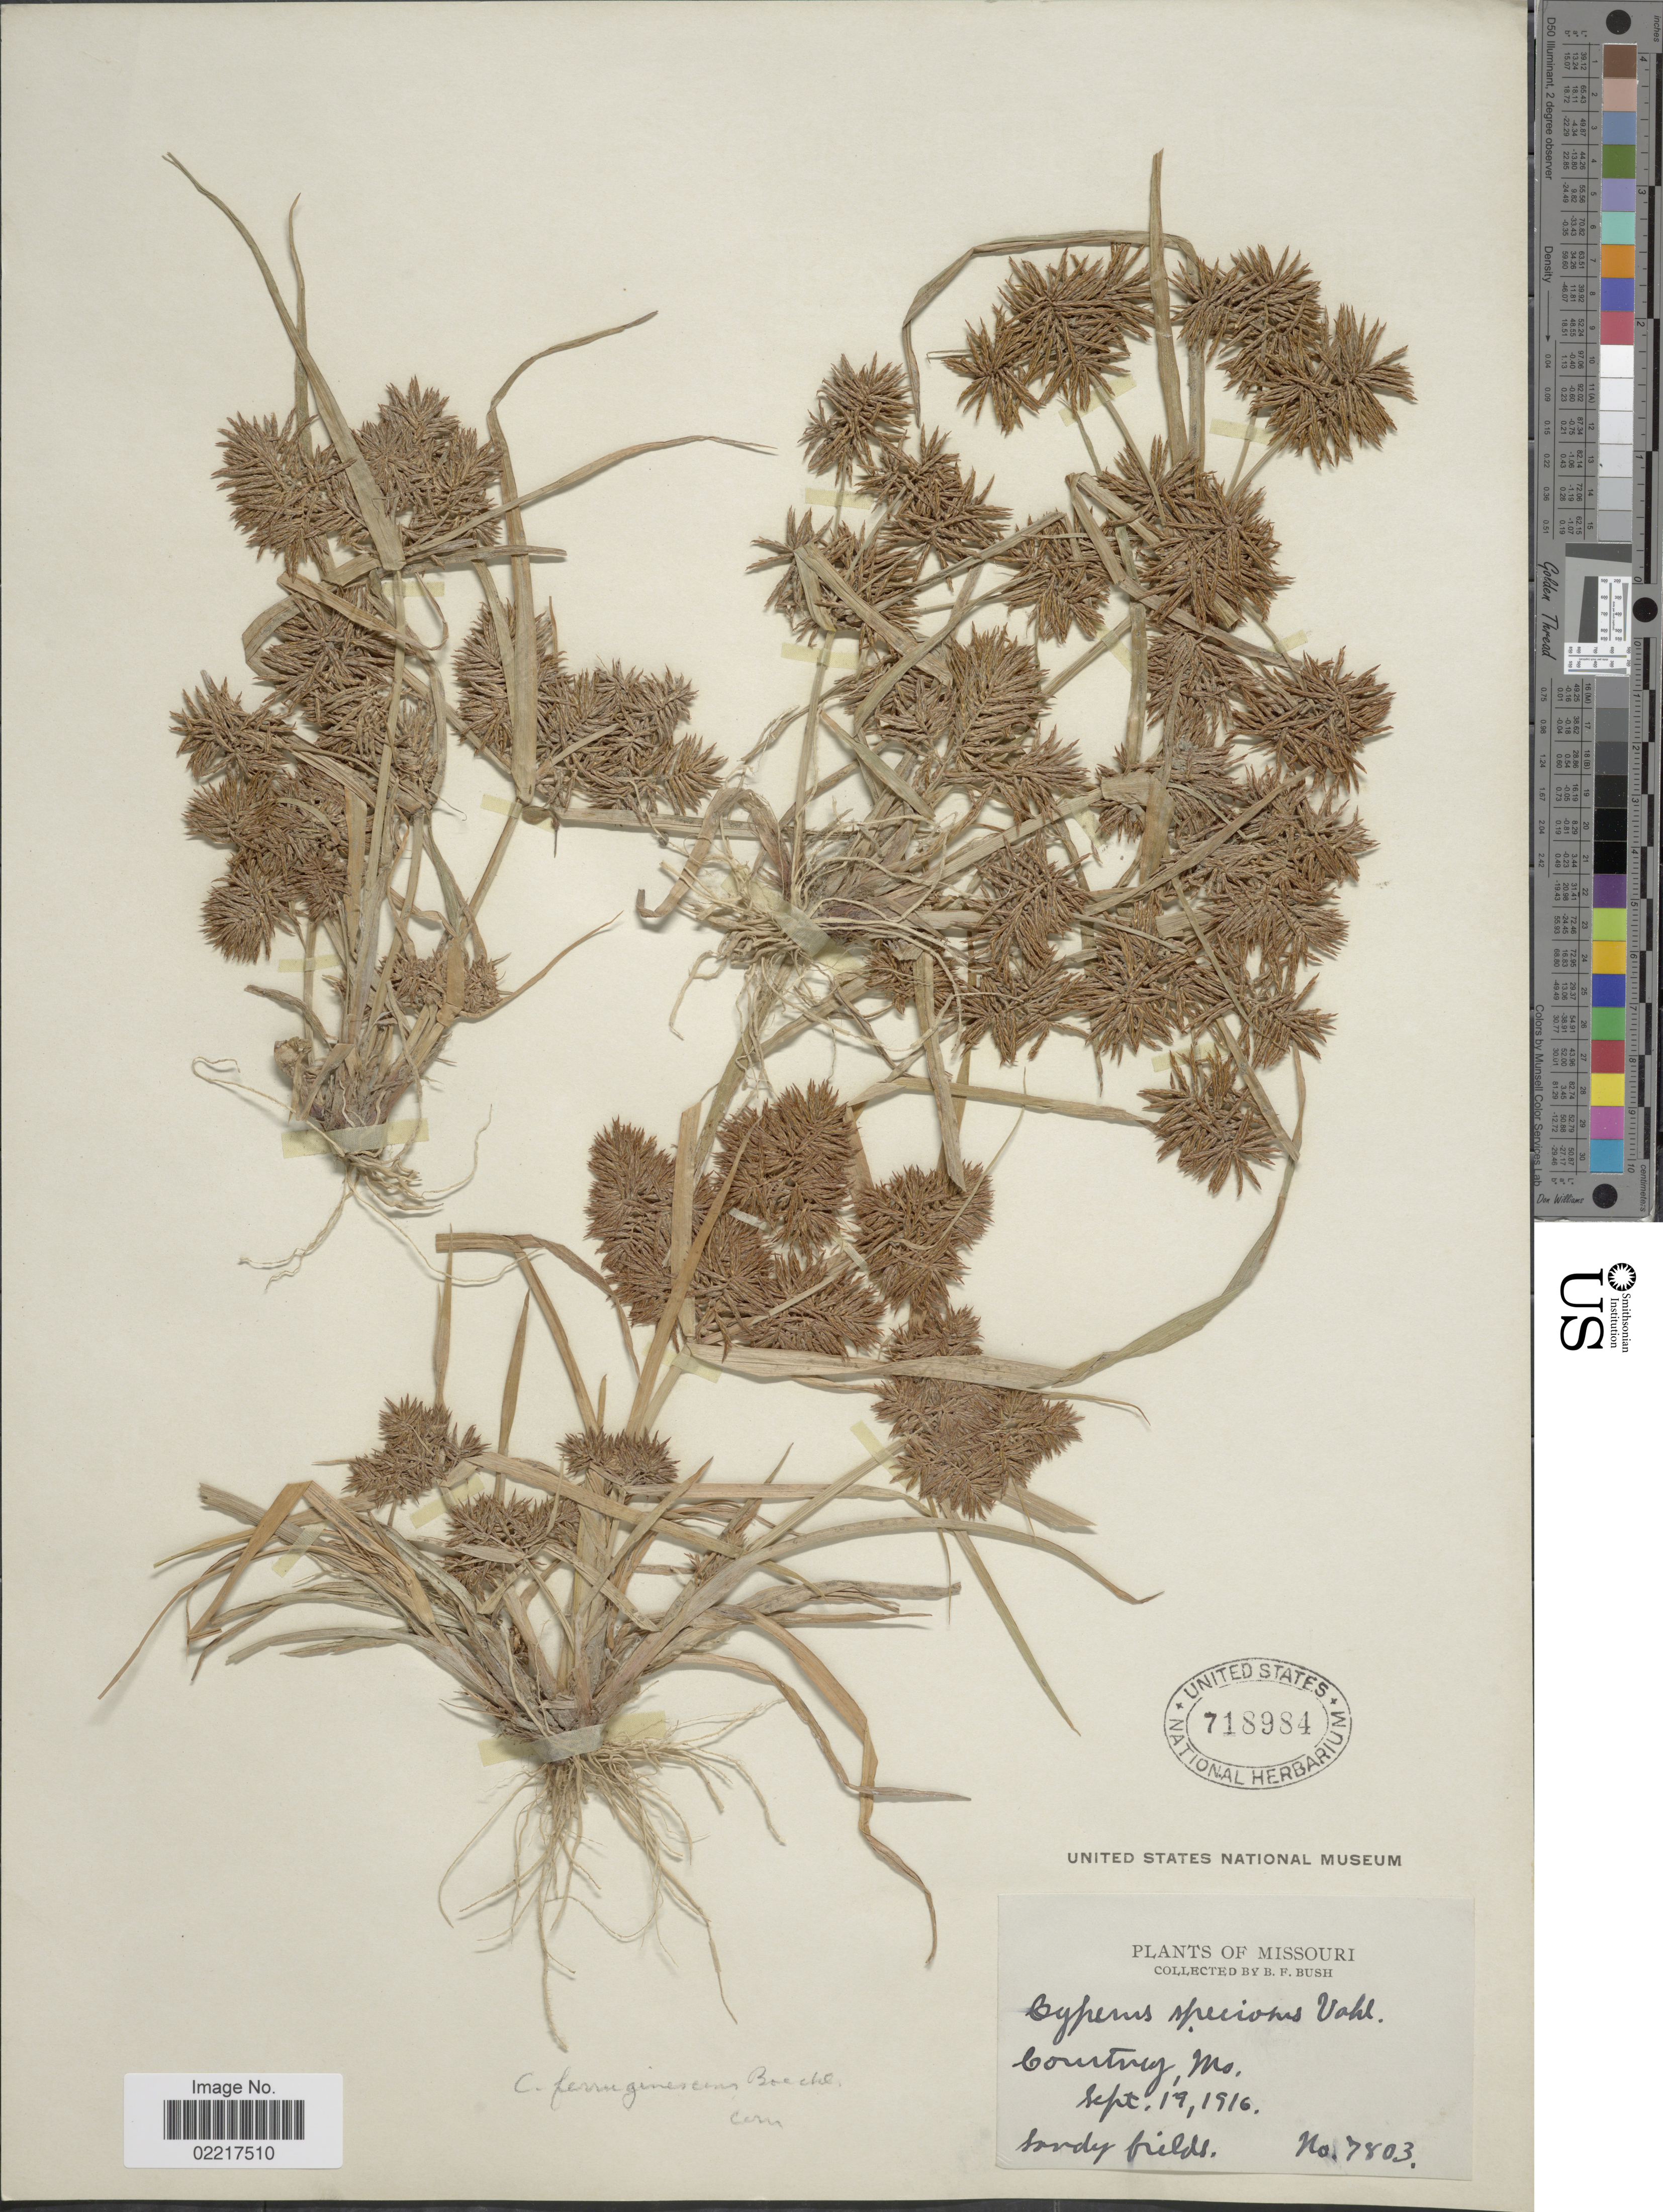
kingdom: Plantae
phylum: Tracheophyta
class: Liliopsida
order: Poales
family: Cyperaceae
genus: Cyperus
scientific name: Cyperus odoratus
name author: L.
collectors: B. F. Bush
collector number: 7803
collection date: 1916-09-19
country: United States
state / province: Missouri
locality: Courtney, sandy fields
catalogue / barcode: US 718984